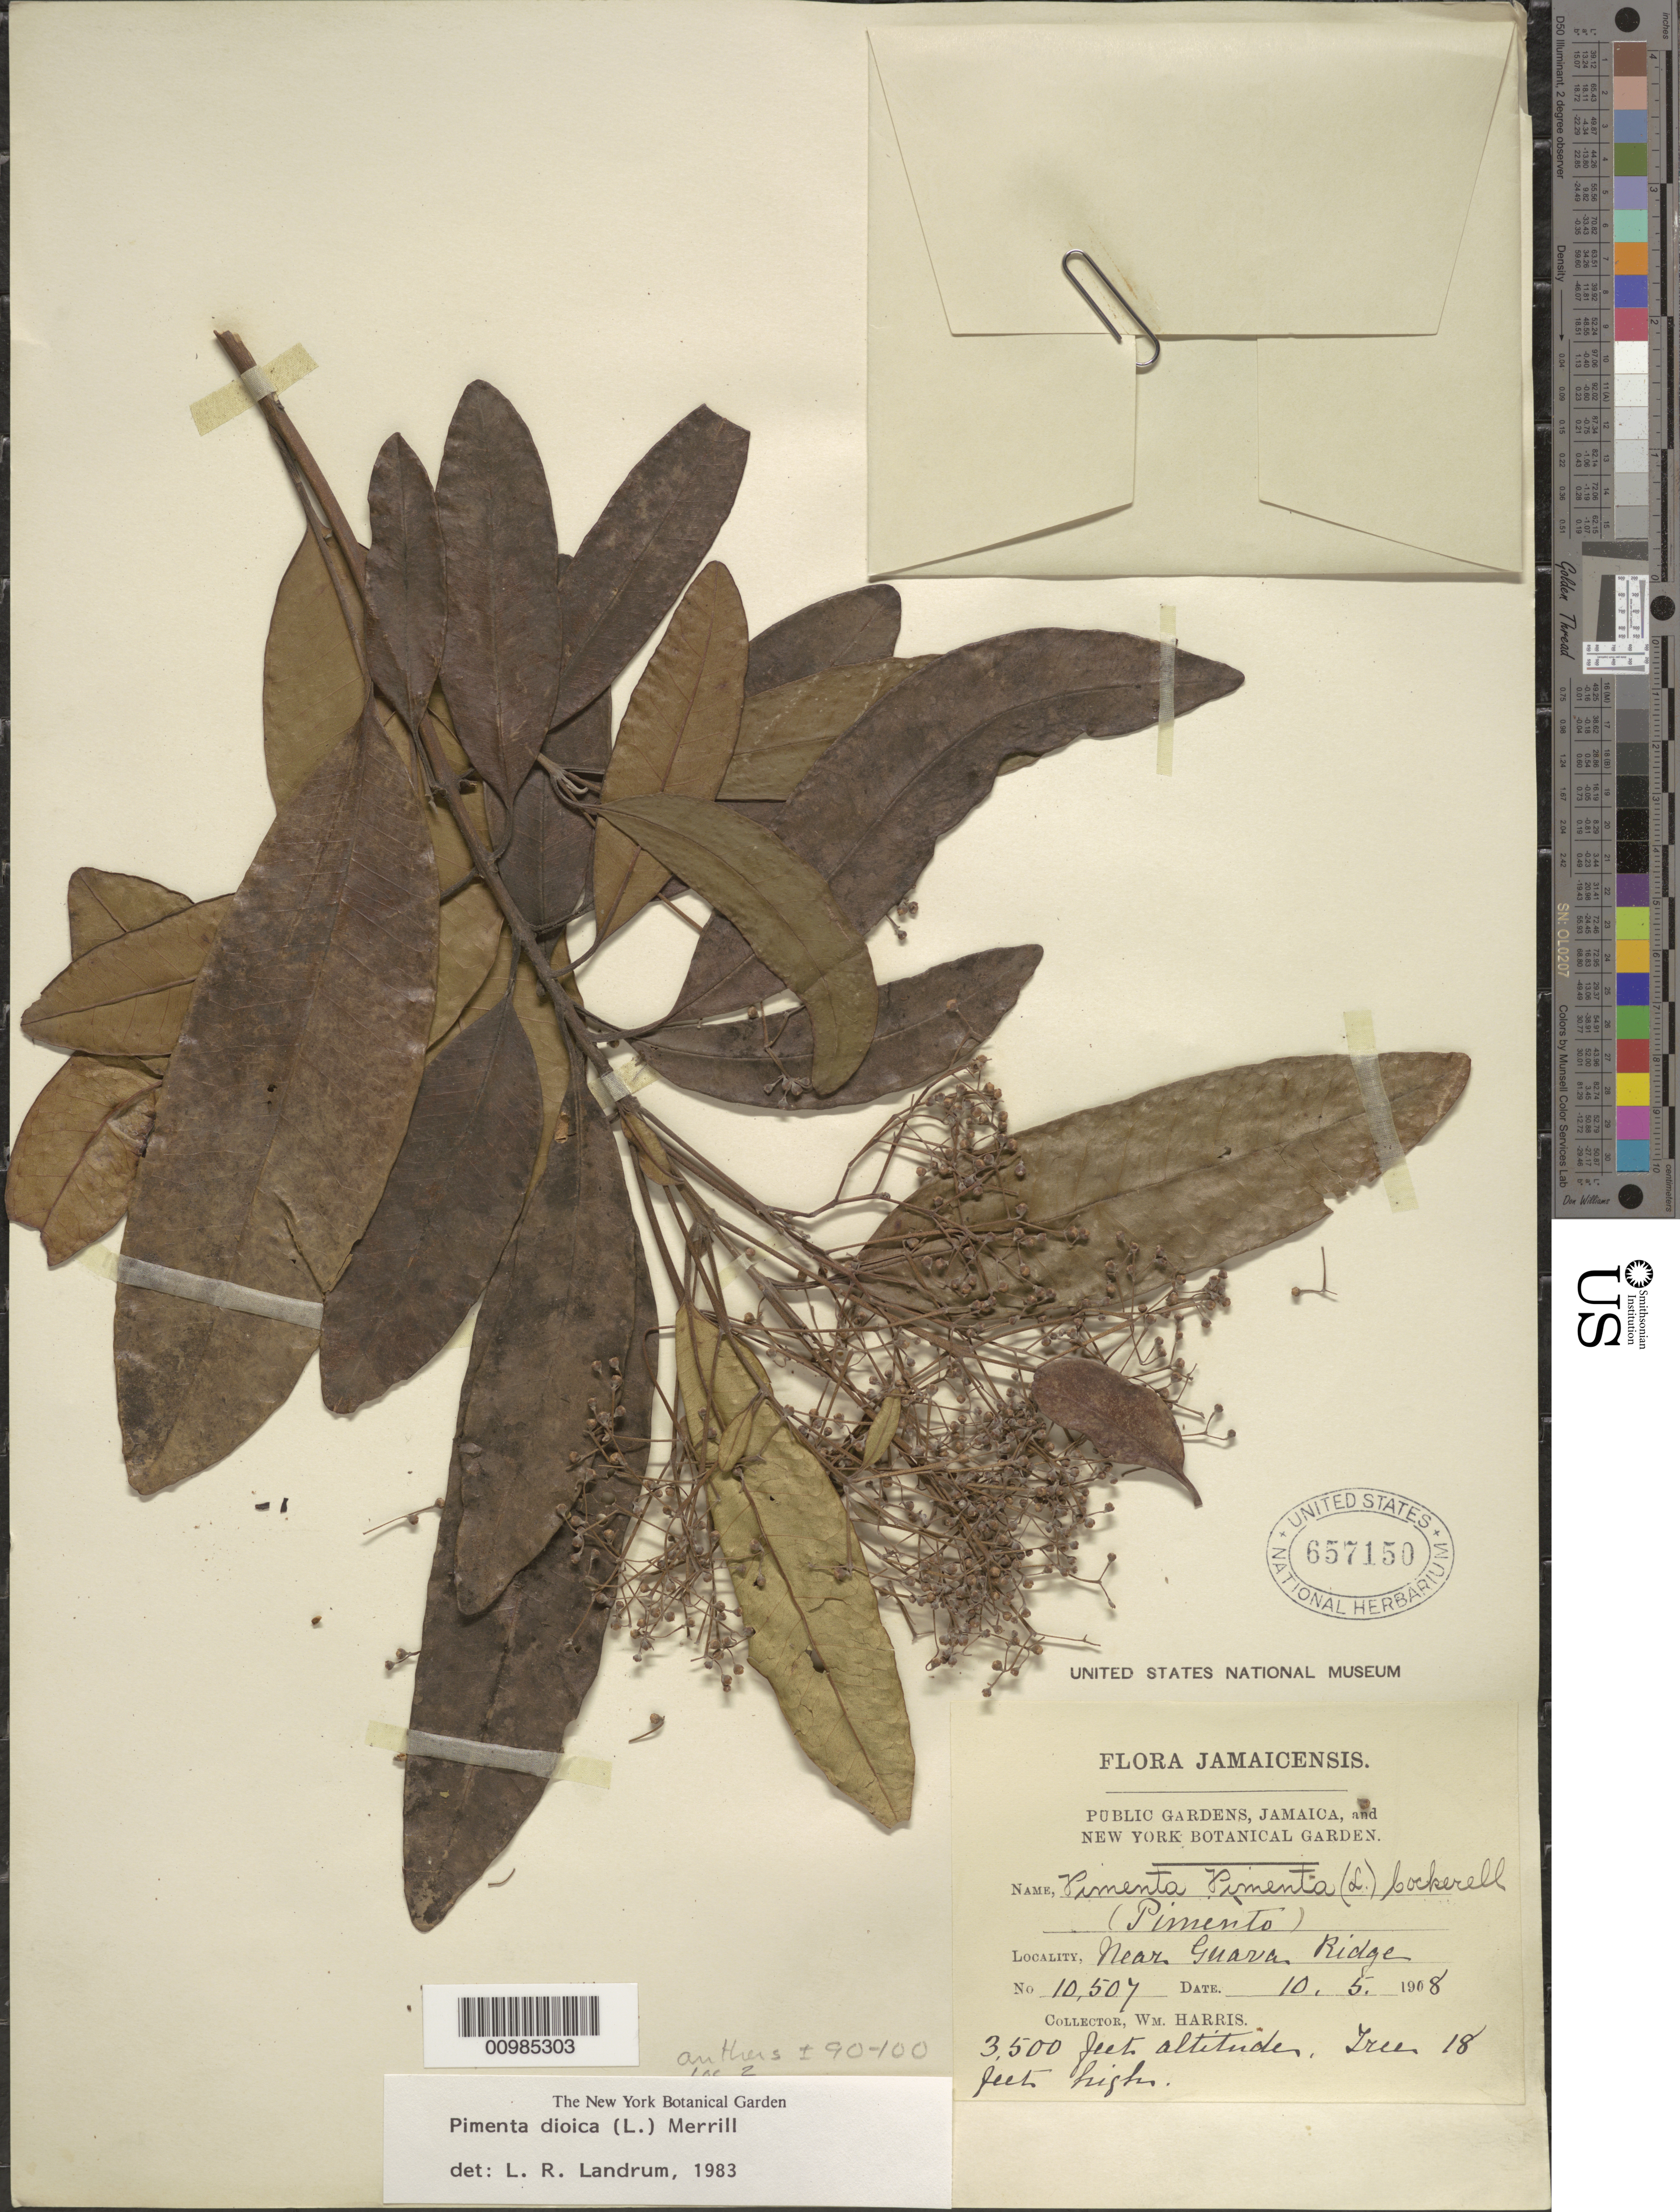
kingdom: Plantae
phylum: Tracheophyta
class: Magnoliopsida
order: Myrtales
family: Myrtaceae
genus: Pimenta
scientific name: Pimenta dioica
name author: (L.) Merr.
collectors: W. H. Harris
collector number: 10507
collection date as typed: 10 May 1908 or 05 Oct 1908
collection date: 1908-05-10 or 1908-10-05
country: Jamaica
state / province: Saint Andrew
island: Jamaica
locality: near Guava Ridge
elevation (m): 1067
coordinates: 0 N, 0 E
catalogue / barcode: US 657150